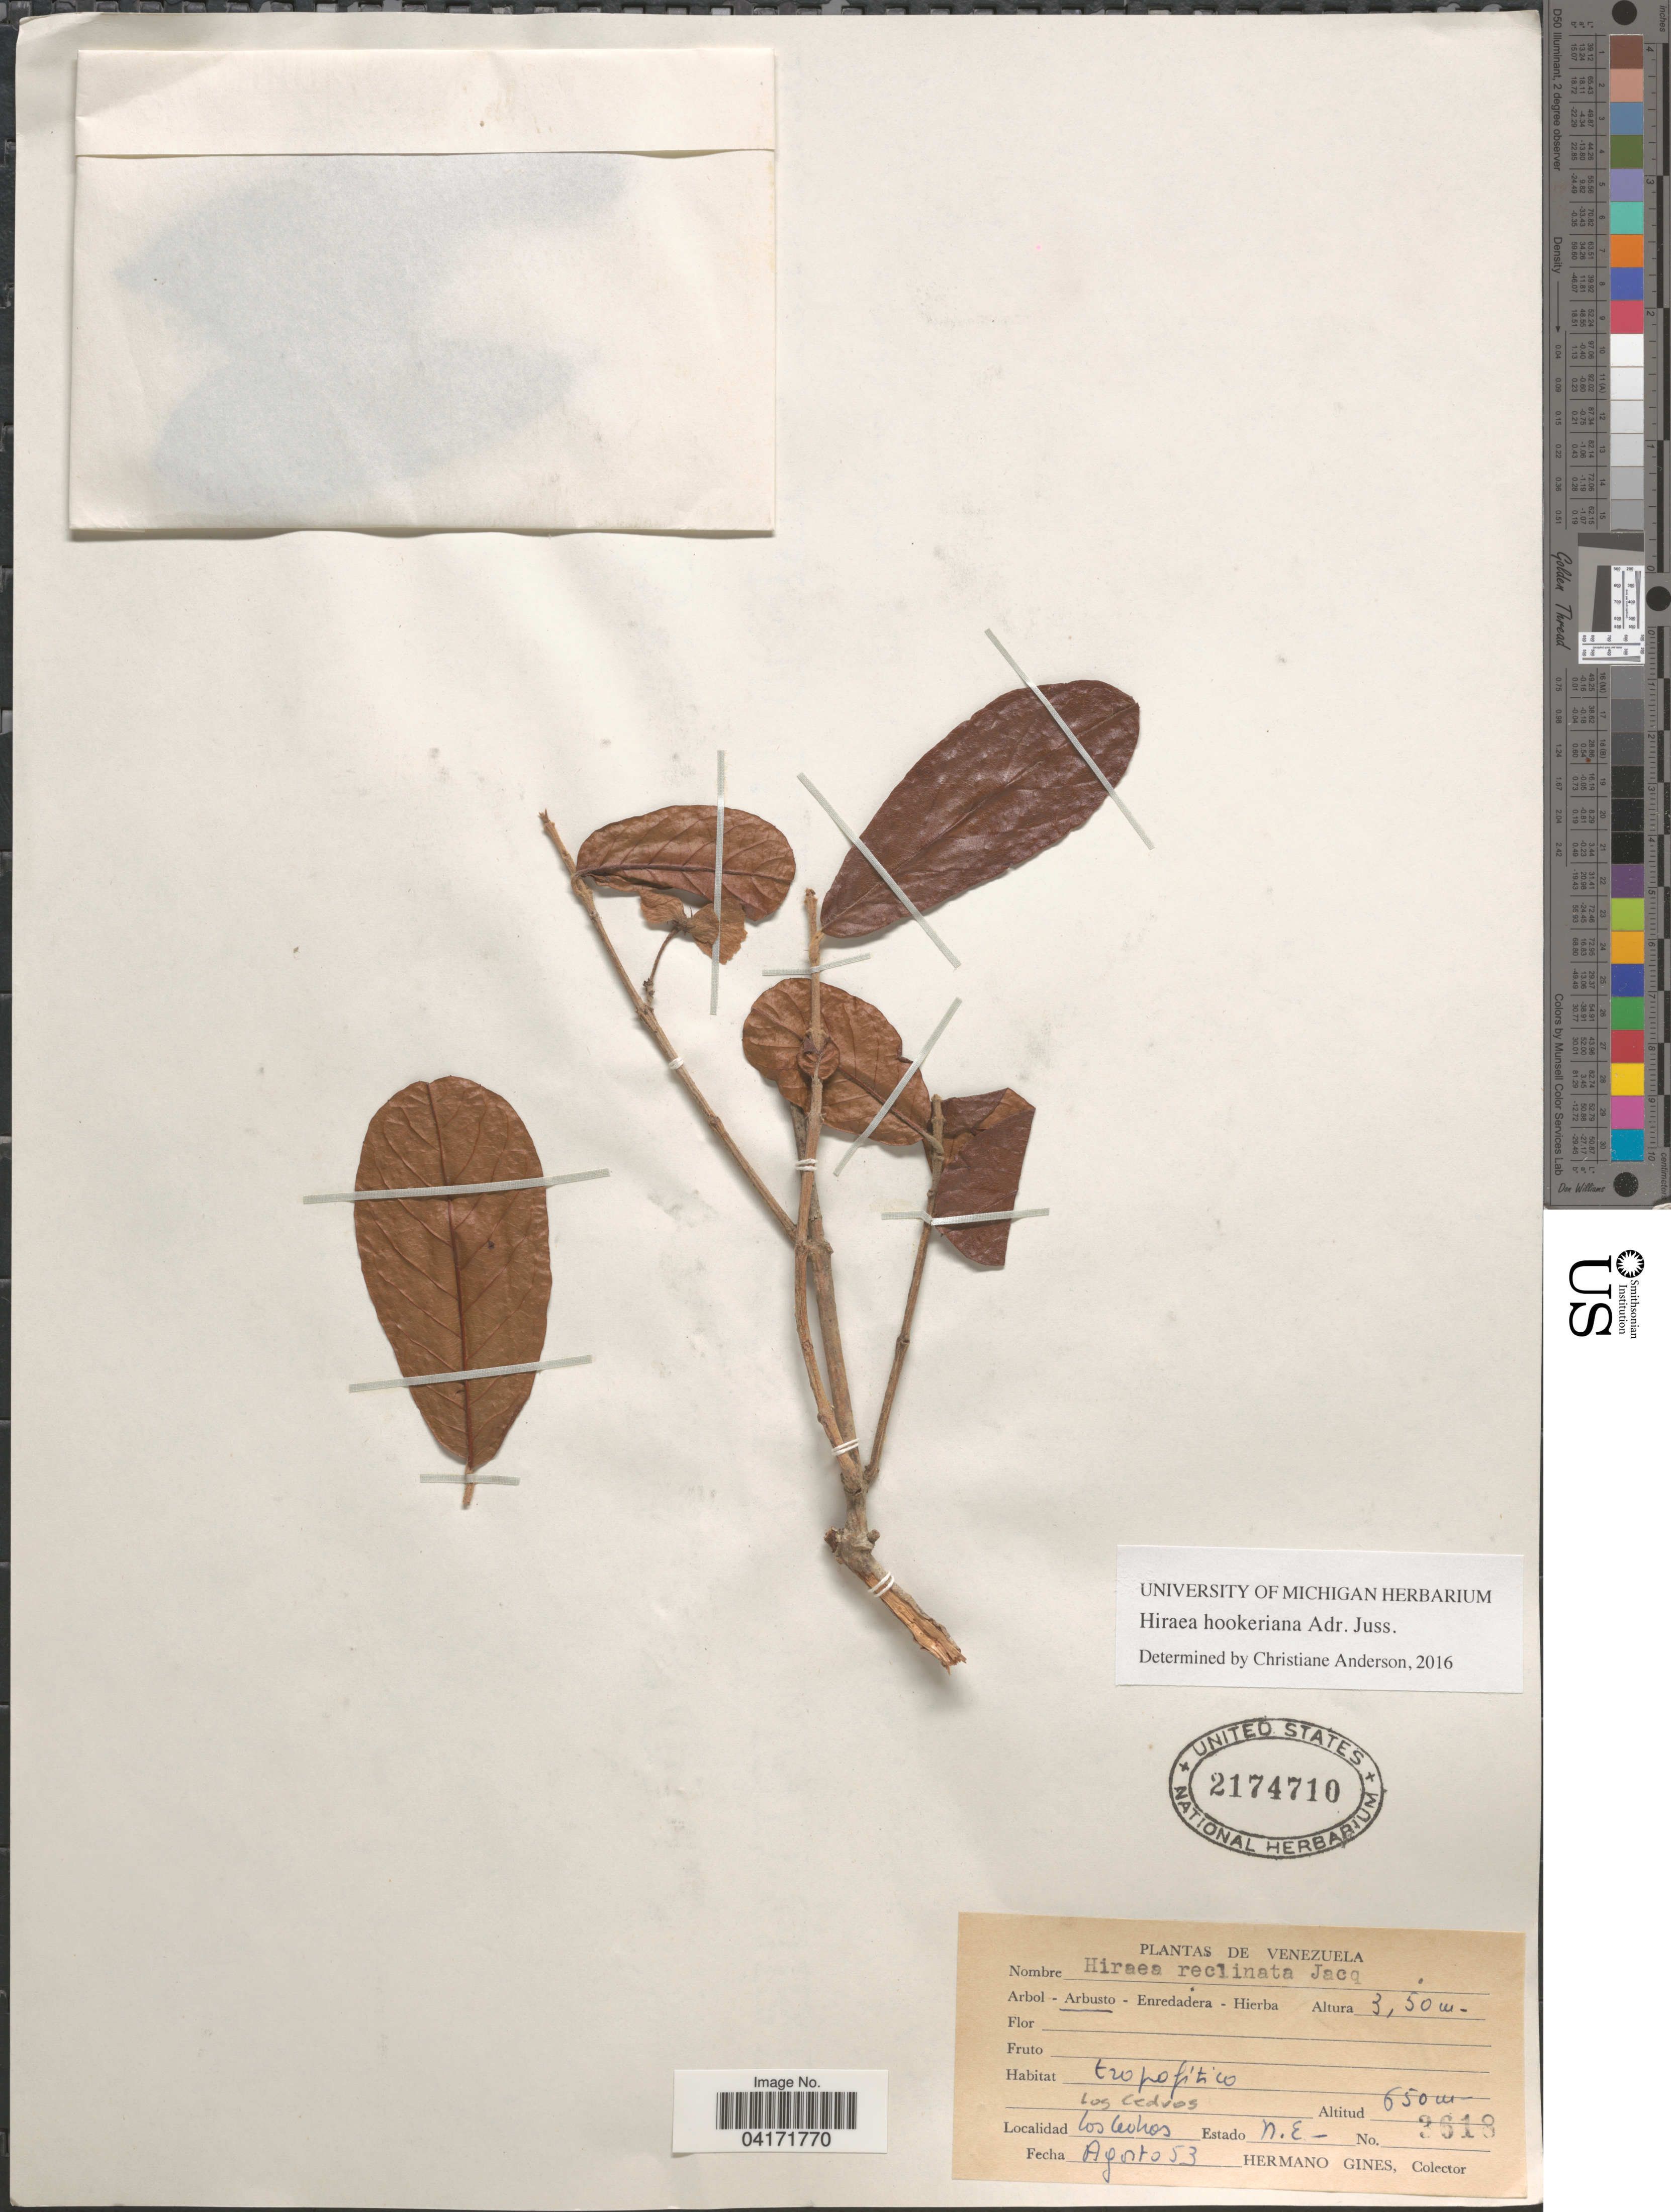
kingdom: Plantae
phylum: Tracheophyta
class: Magnoliopsida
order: Malpighiales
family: Malpighiaceae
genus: Hiraea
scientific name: Hiraea hookeriana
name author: A. Juss.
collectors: Bro. Gines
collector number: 3618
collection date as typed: Transcribed d/m/y: /8/53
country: Venezuela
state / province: Nueva Esparta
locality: Los Cedros.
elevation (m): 650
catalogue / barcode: US 2174710